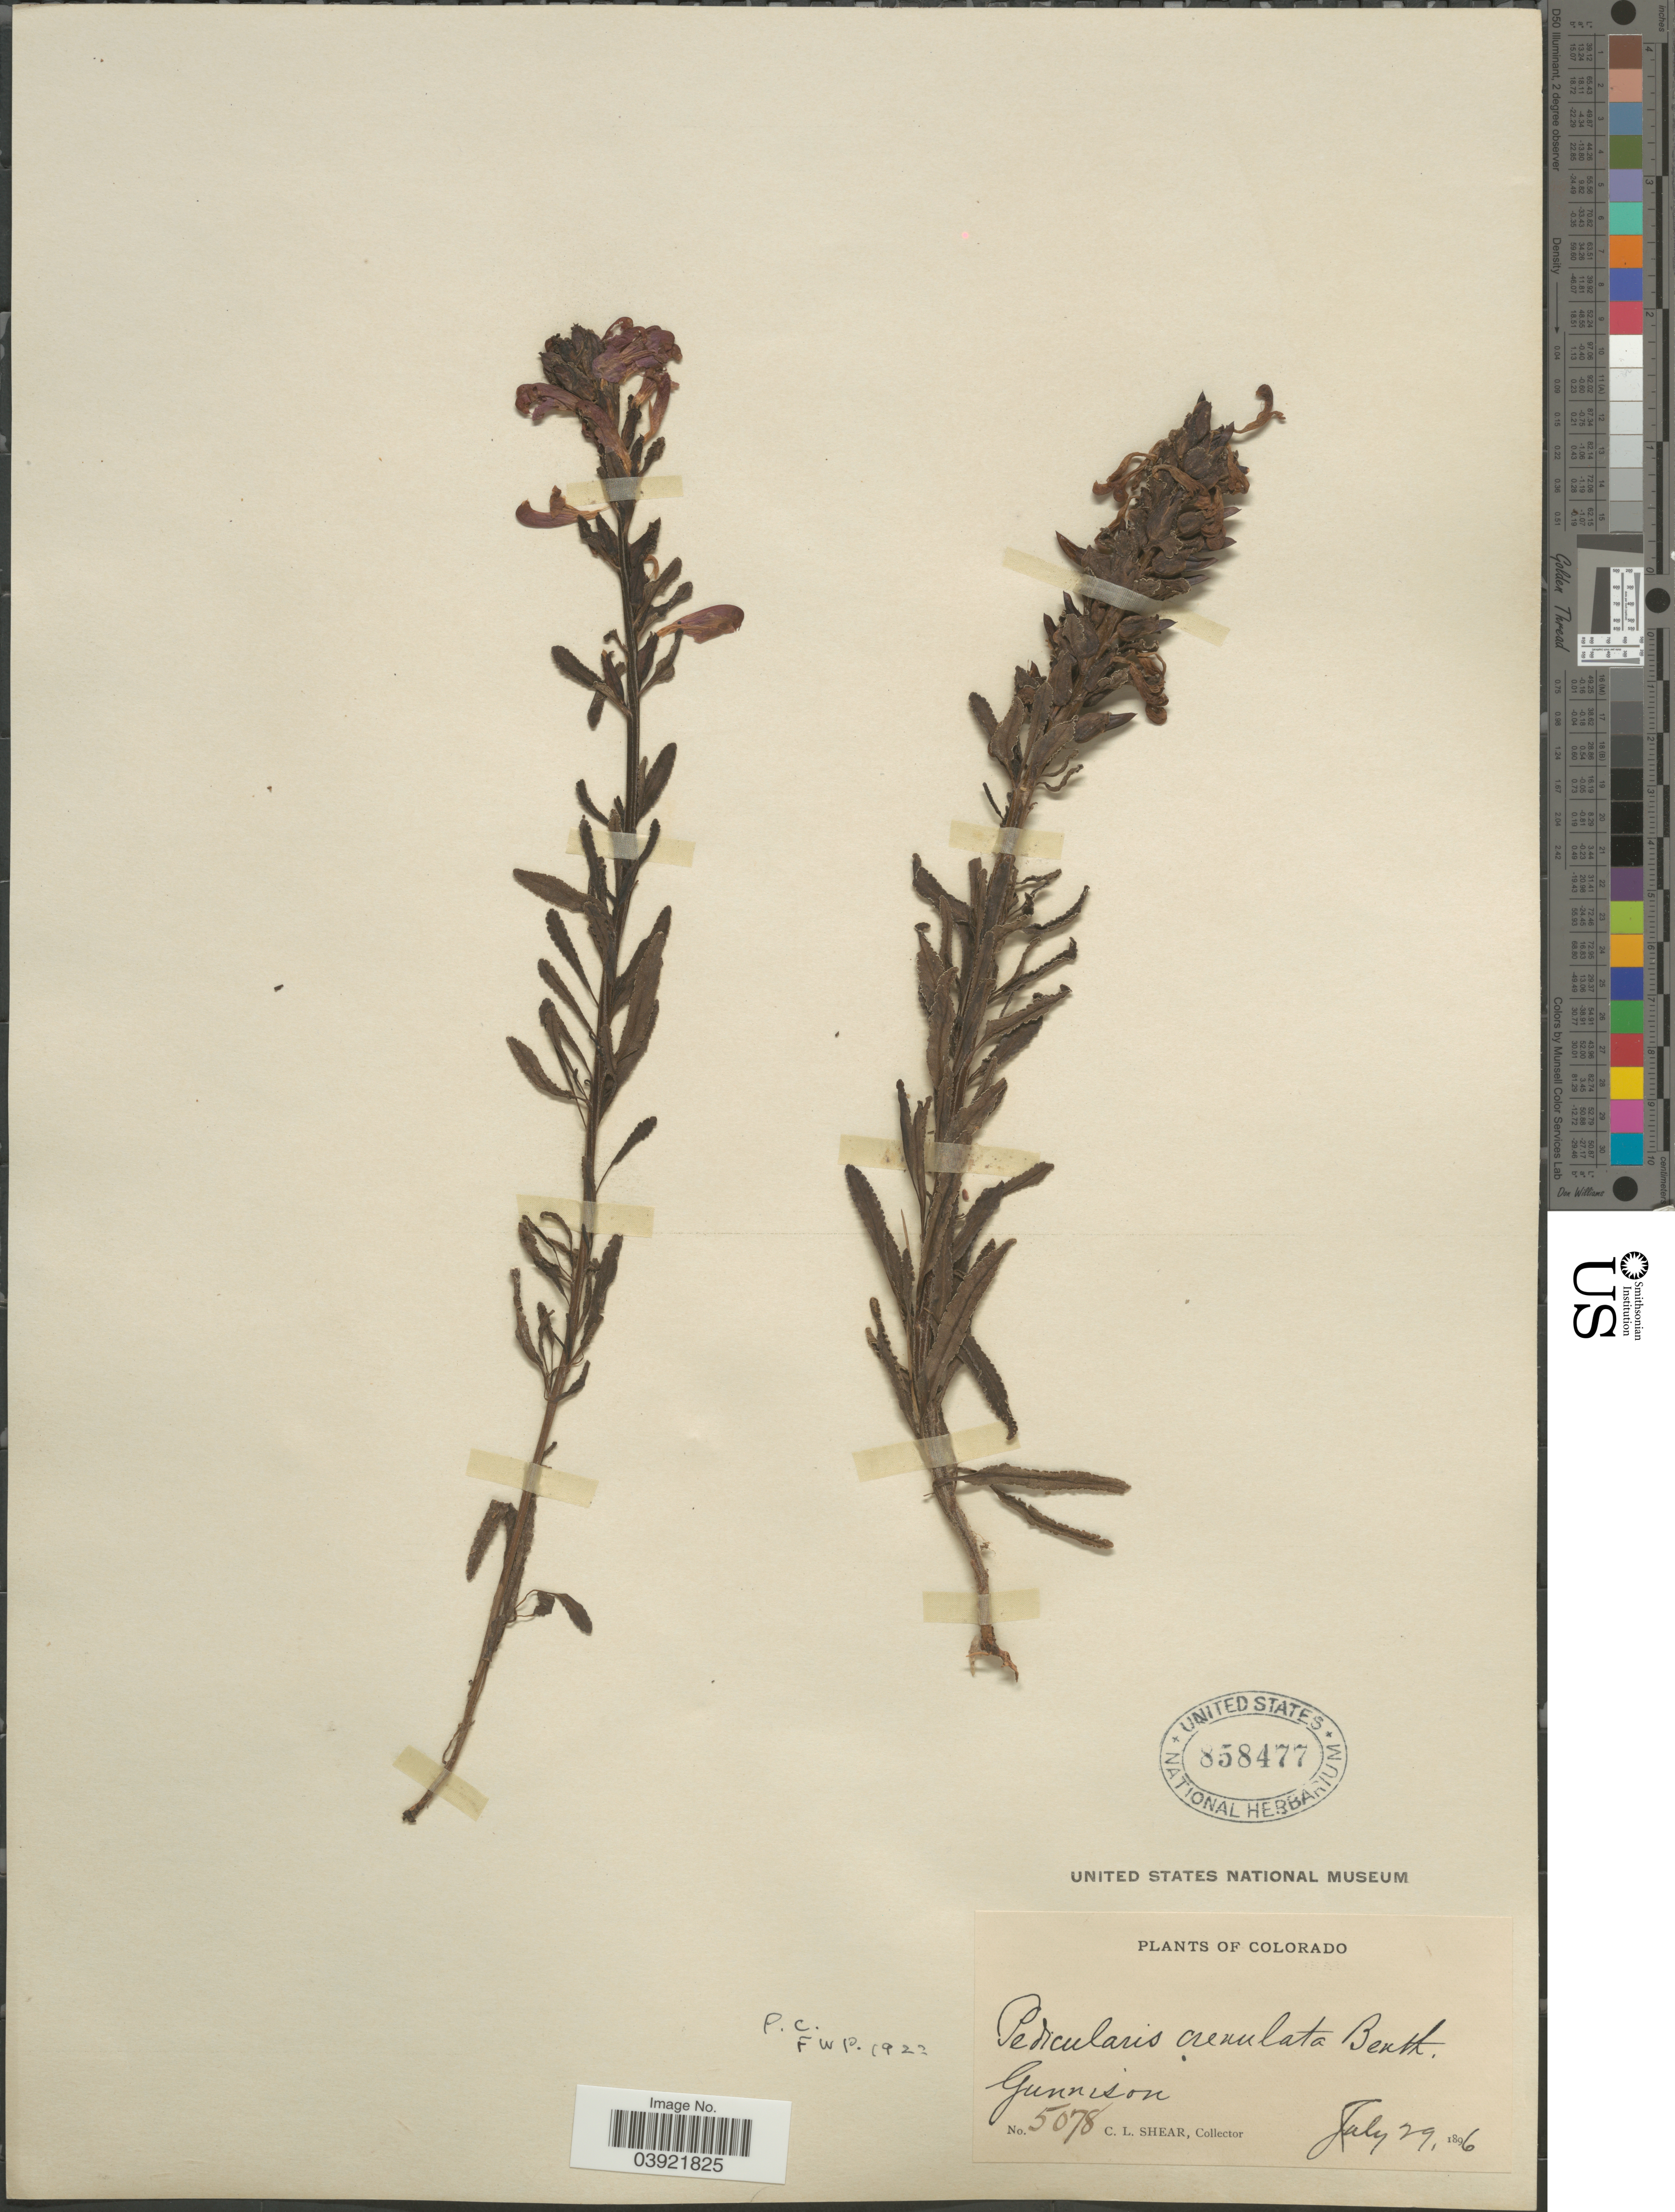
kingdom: Plantae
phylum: Tracheophyta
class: Magnoliopsida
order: Lamiales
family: Orobanchaceae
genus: Pedicularis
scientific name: Pedicularis crenulata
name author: Benth.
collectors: C. L. Shear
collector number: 5078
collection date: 1896-07-29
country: United States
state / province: Colorado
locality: Gunnison.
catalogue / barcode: US 858477